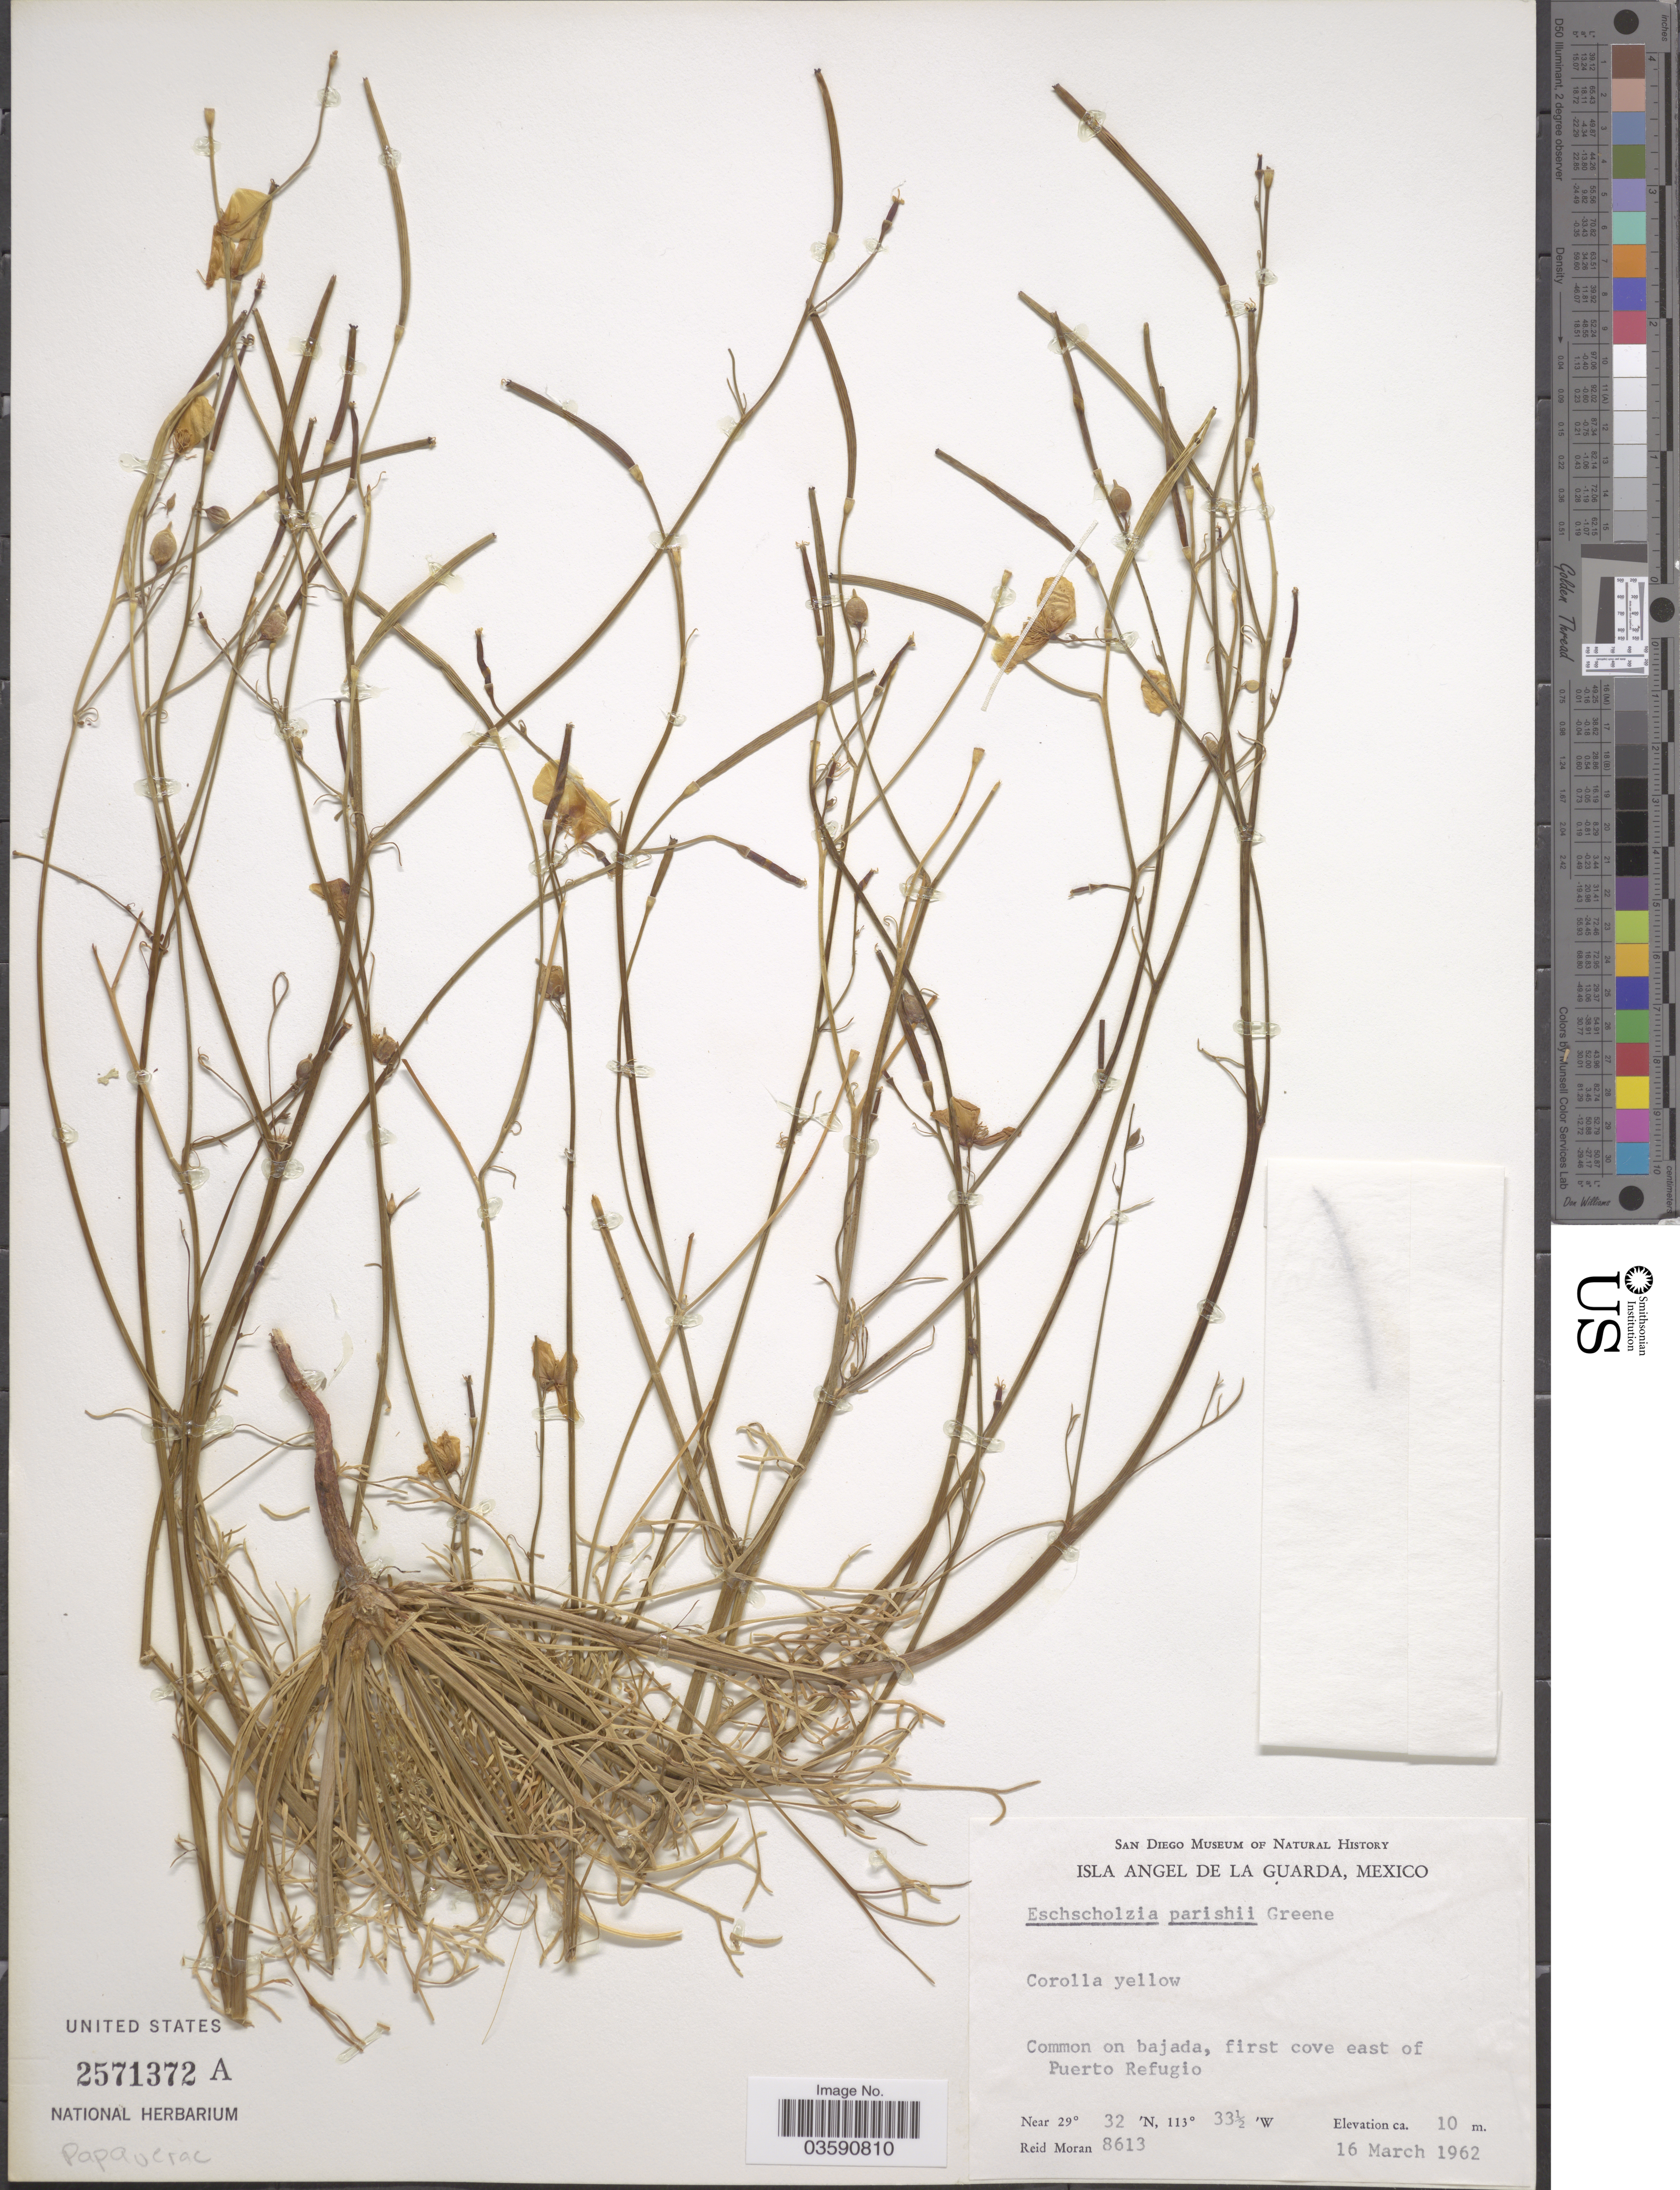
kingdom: Plantae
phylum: Tracheophyta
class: Magnoliopsida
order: Ranunculales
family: Papaveraceae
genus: Eschscholzia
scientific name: Eschscholzia parishii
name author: Greene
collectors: R. Moran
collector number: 8613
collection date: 1962-03-16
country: Mexico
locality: Isla Angel de La Guarda. Common on bajada, first cove east of Puerto Refugio.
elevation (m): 10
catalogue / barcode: US 2571372A